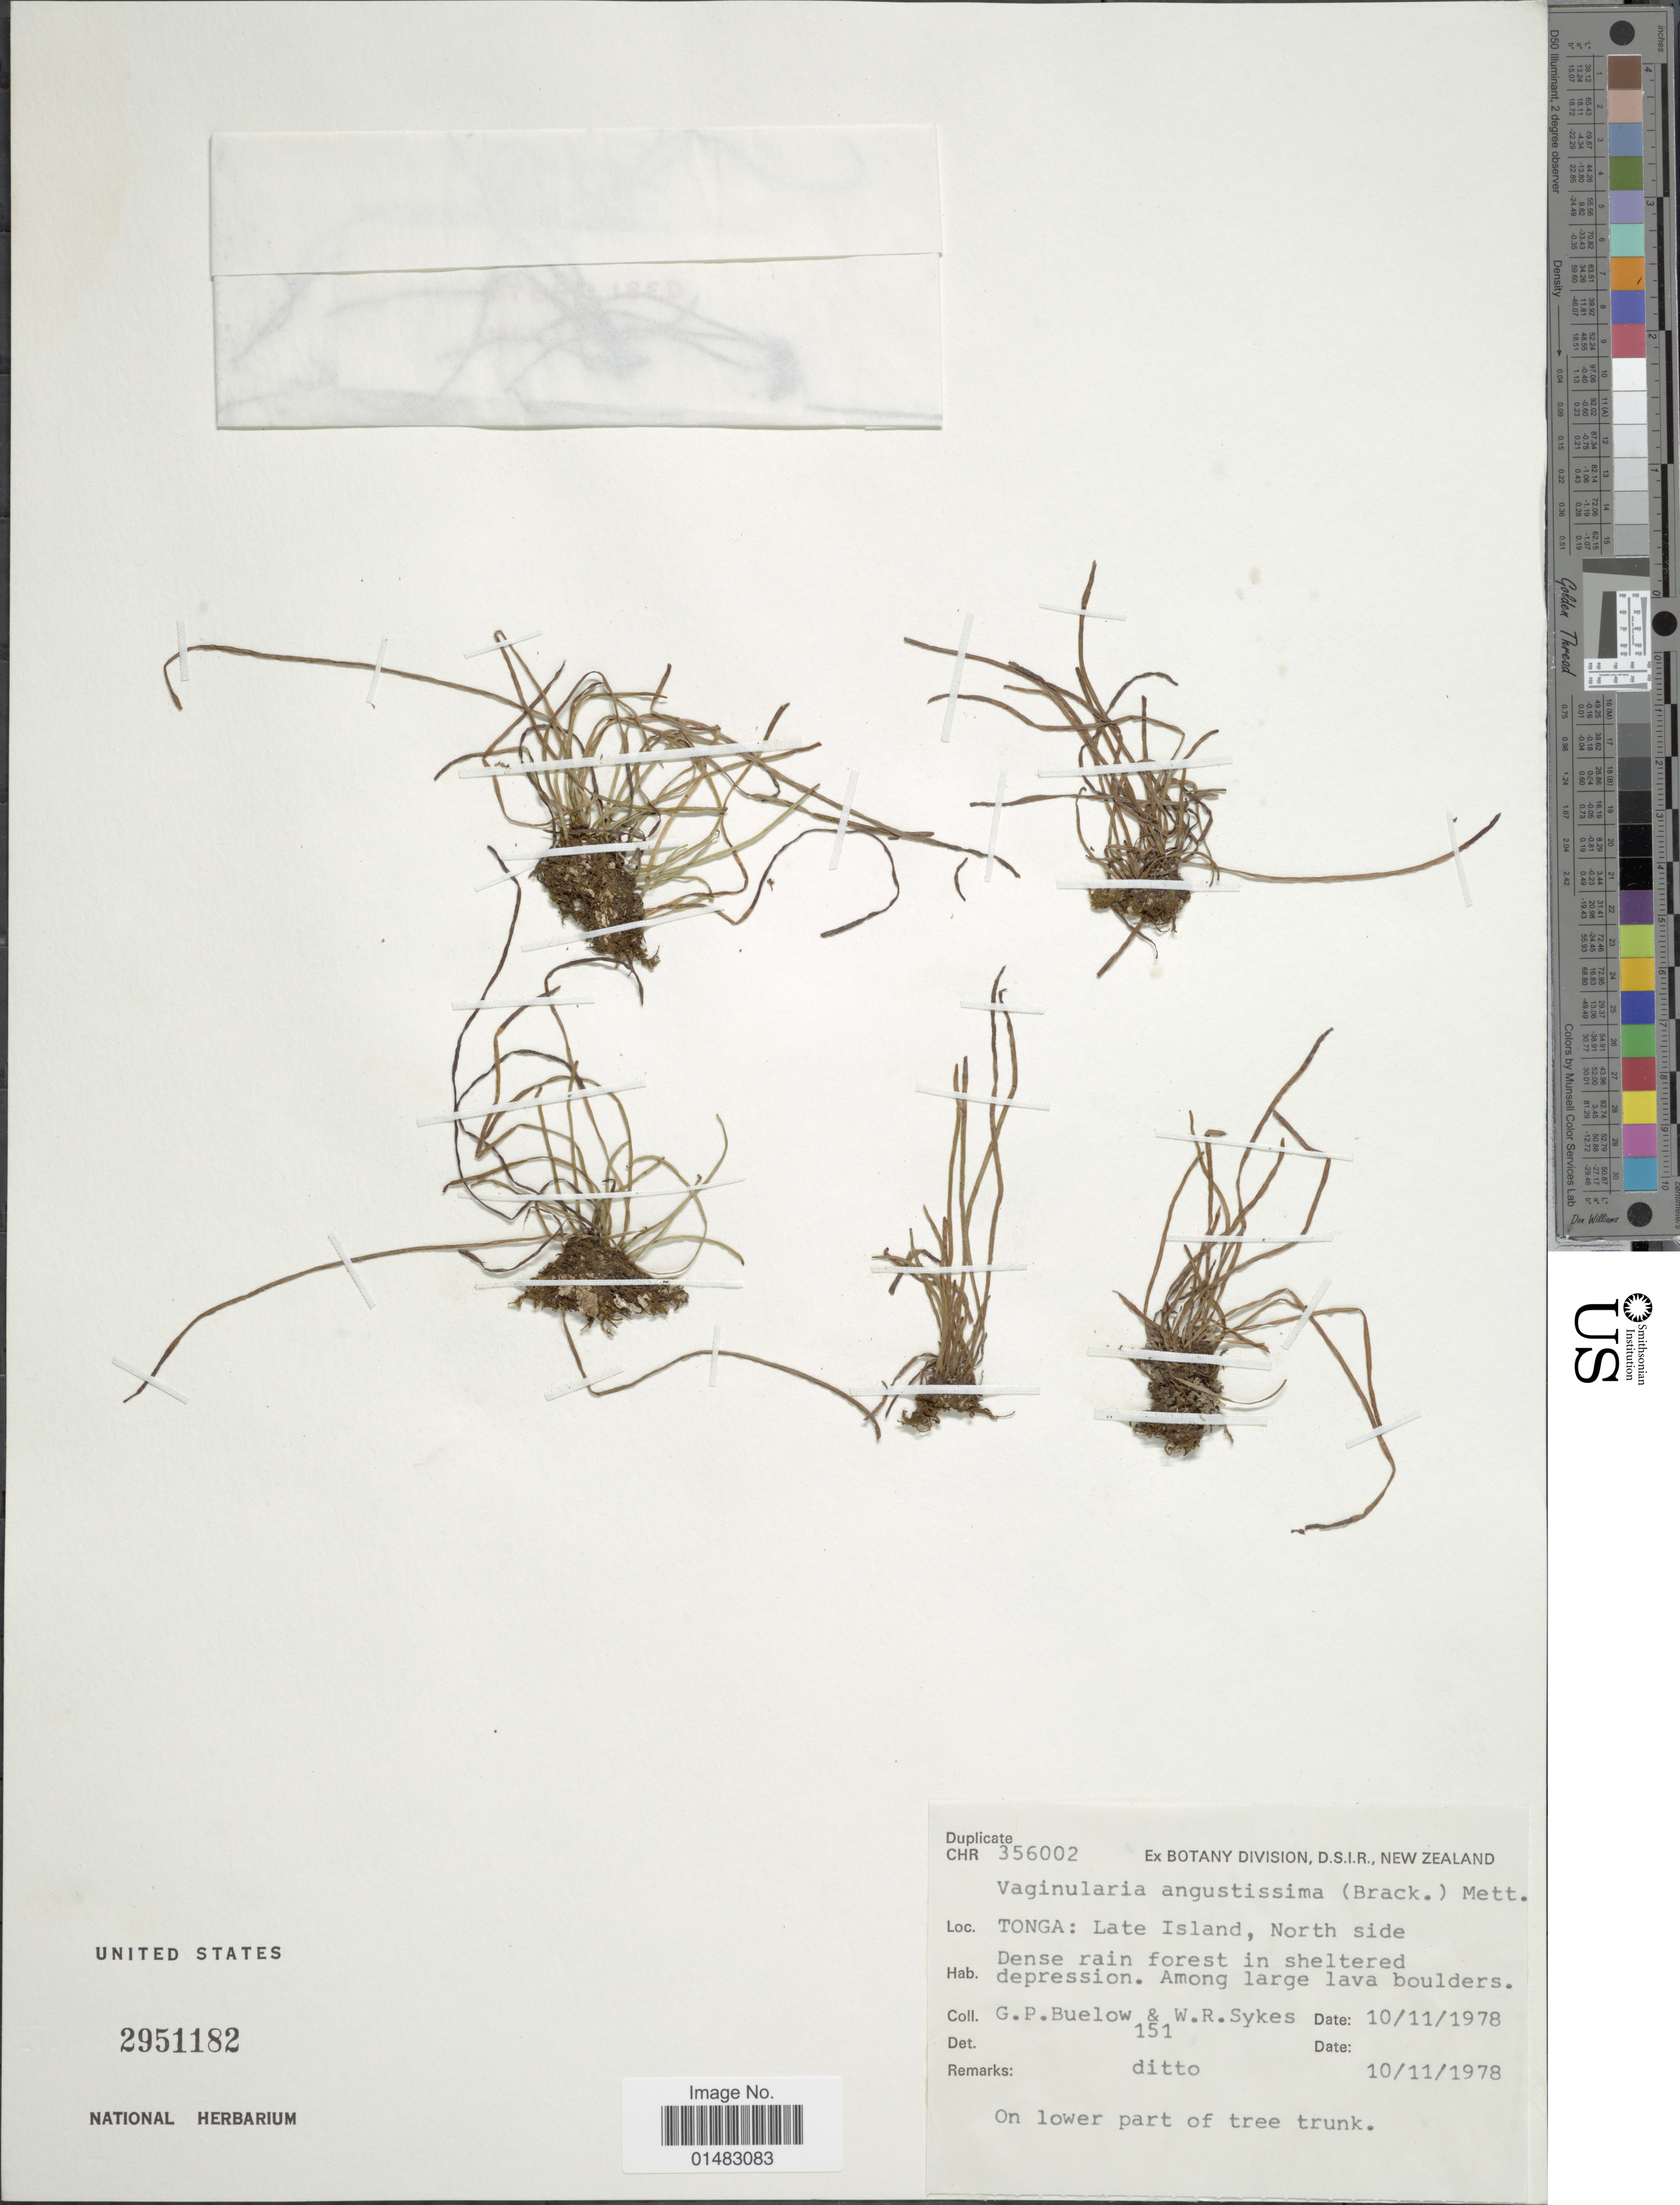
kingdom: Plantae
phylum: Tracheophyta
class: Polypodiopsida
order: Polypodiales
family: Pteridaceae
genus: Vaginularia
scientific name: Vaginularia angustissima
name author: (Brack.) Mett.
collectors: G. Buelow & W. R. Sykes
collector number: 151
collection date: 1978-11-10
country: Tonga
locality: Late Island, North Side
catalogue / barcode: US 2951182